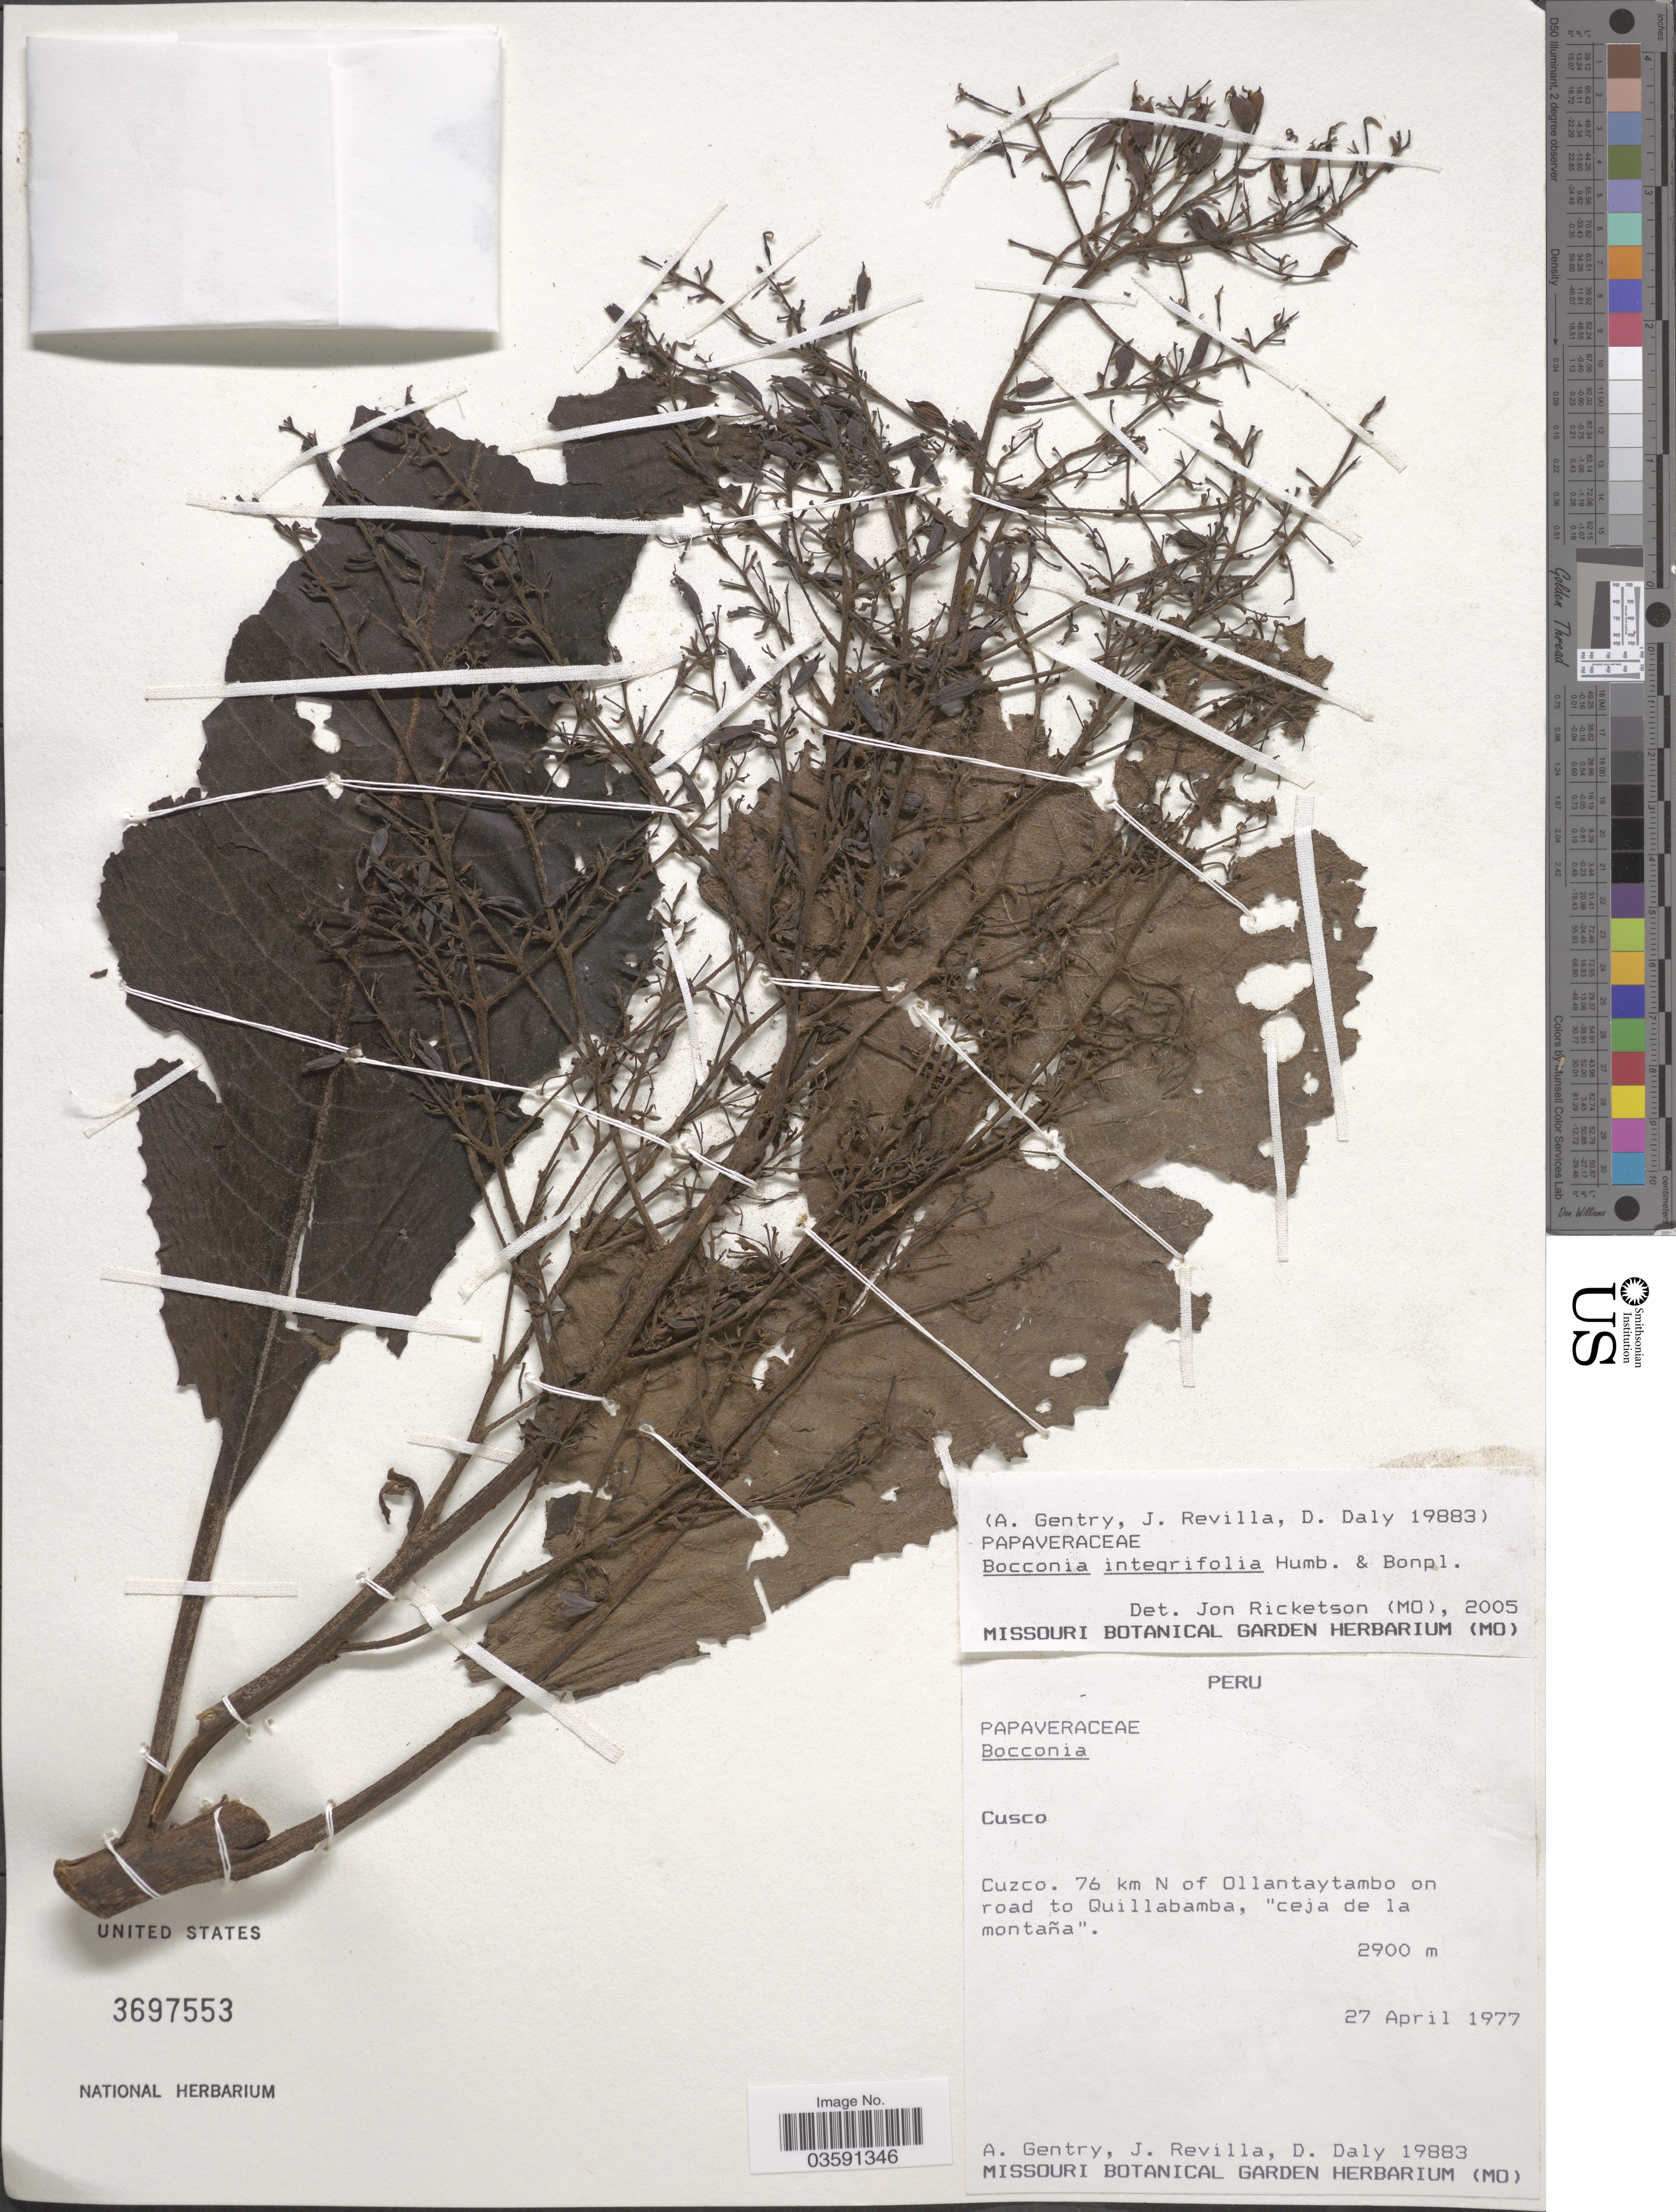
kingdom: Plantae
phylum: Tracheophyta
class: Magnoliopsida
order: Ranunculales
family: Papaveraceae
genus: Bocconia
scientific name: Bocconia integrifolia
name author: Bonpl.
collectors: A. H. Gentry, J. Revilla & D. C. Daly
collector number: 19883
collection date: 1977-04-27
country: Peru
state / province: Cusco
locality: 76 km N of Ollantaytambo on road to Quillabamba, "ceja de la montaña".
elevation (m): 2900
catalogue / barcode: US 3697553